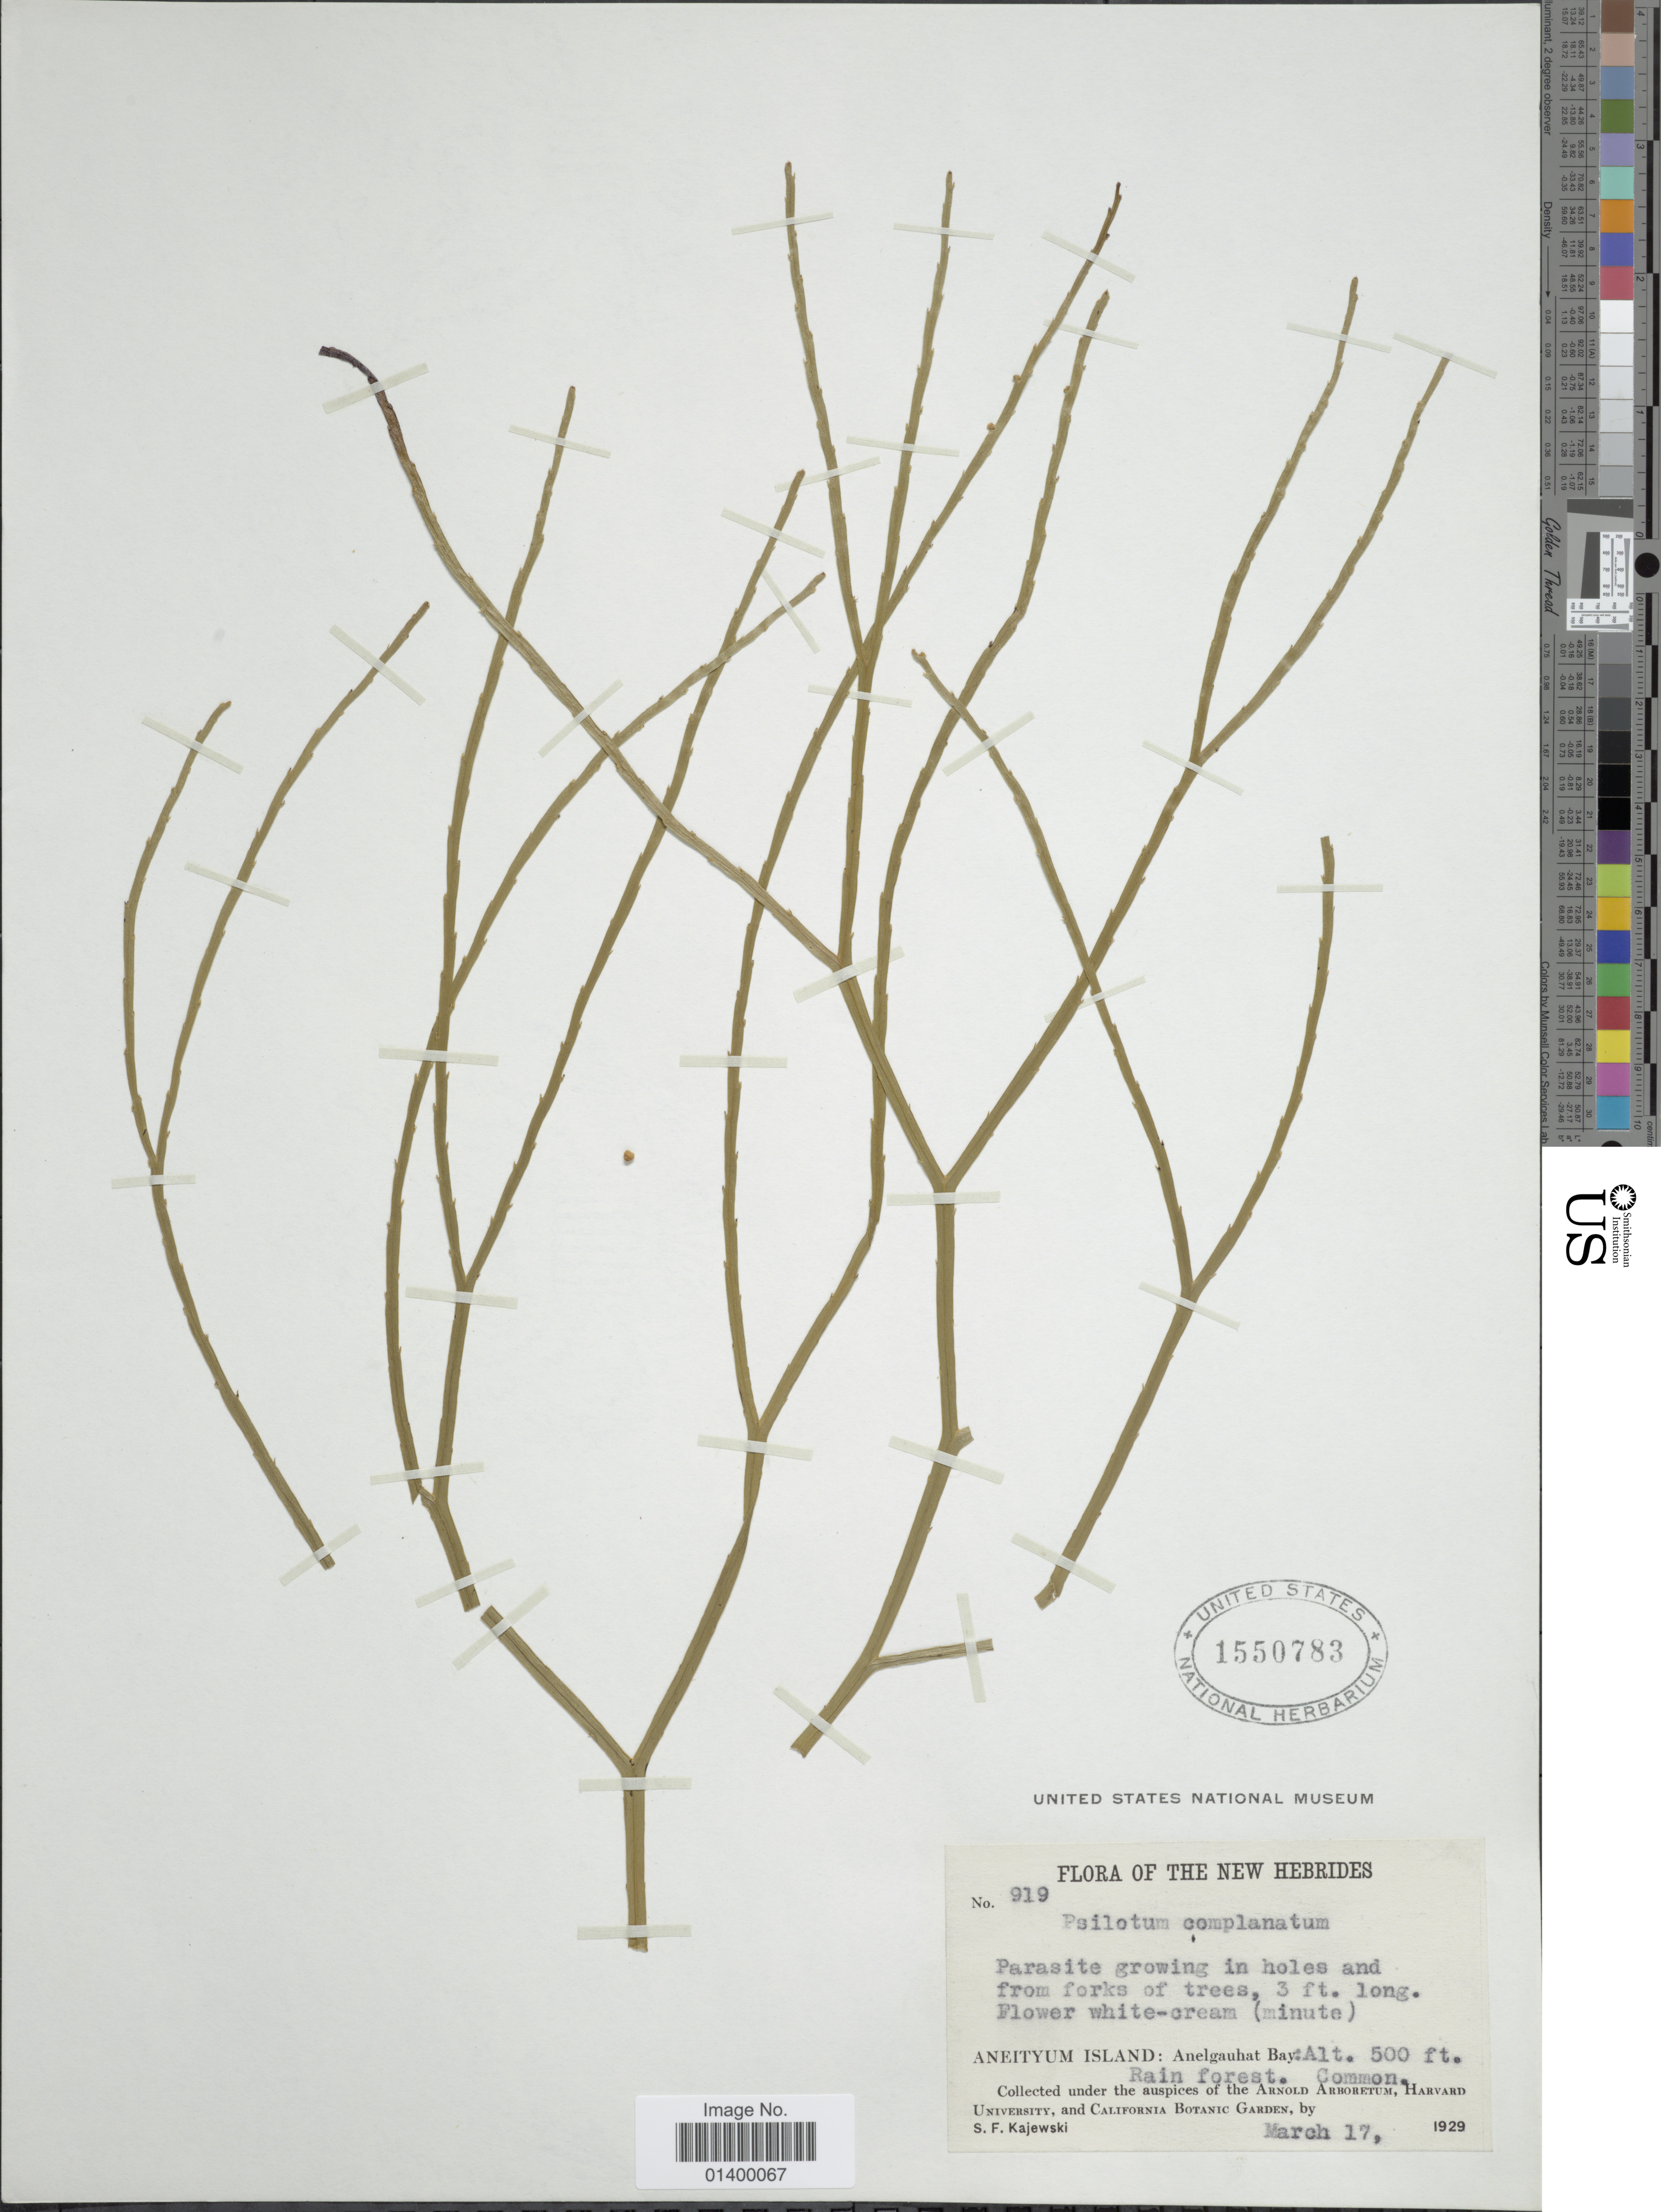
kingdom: Plantae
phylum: Tracheophyta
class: Polypodiopsida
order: Psilotales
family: Psilotaceae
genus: Psilotum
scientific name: Psilotum complanatum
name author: Sw.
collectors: S. Kajewski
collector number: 919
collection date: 1929-03-17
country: Vanuatu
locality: The New Hebrides. Aneityum Island: Anelgauhat Bay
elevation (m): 152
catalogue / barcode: US 1550783